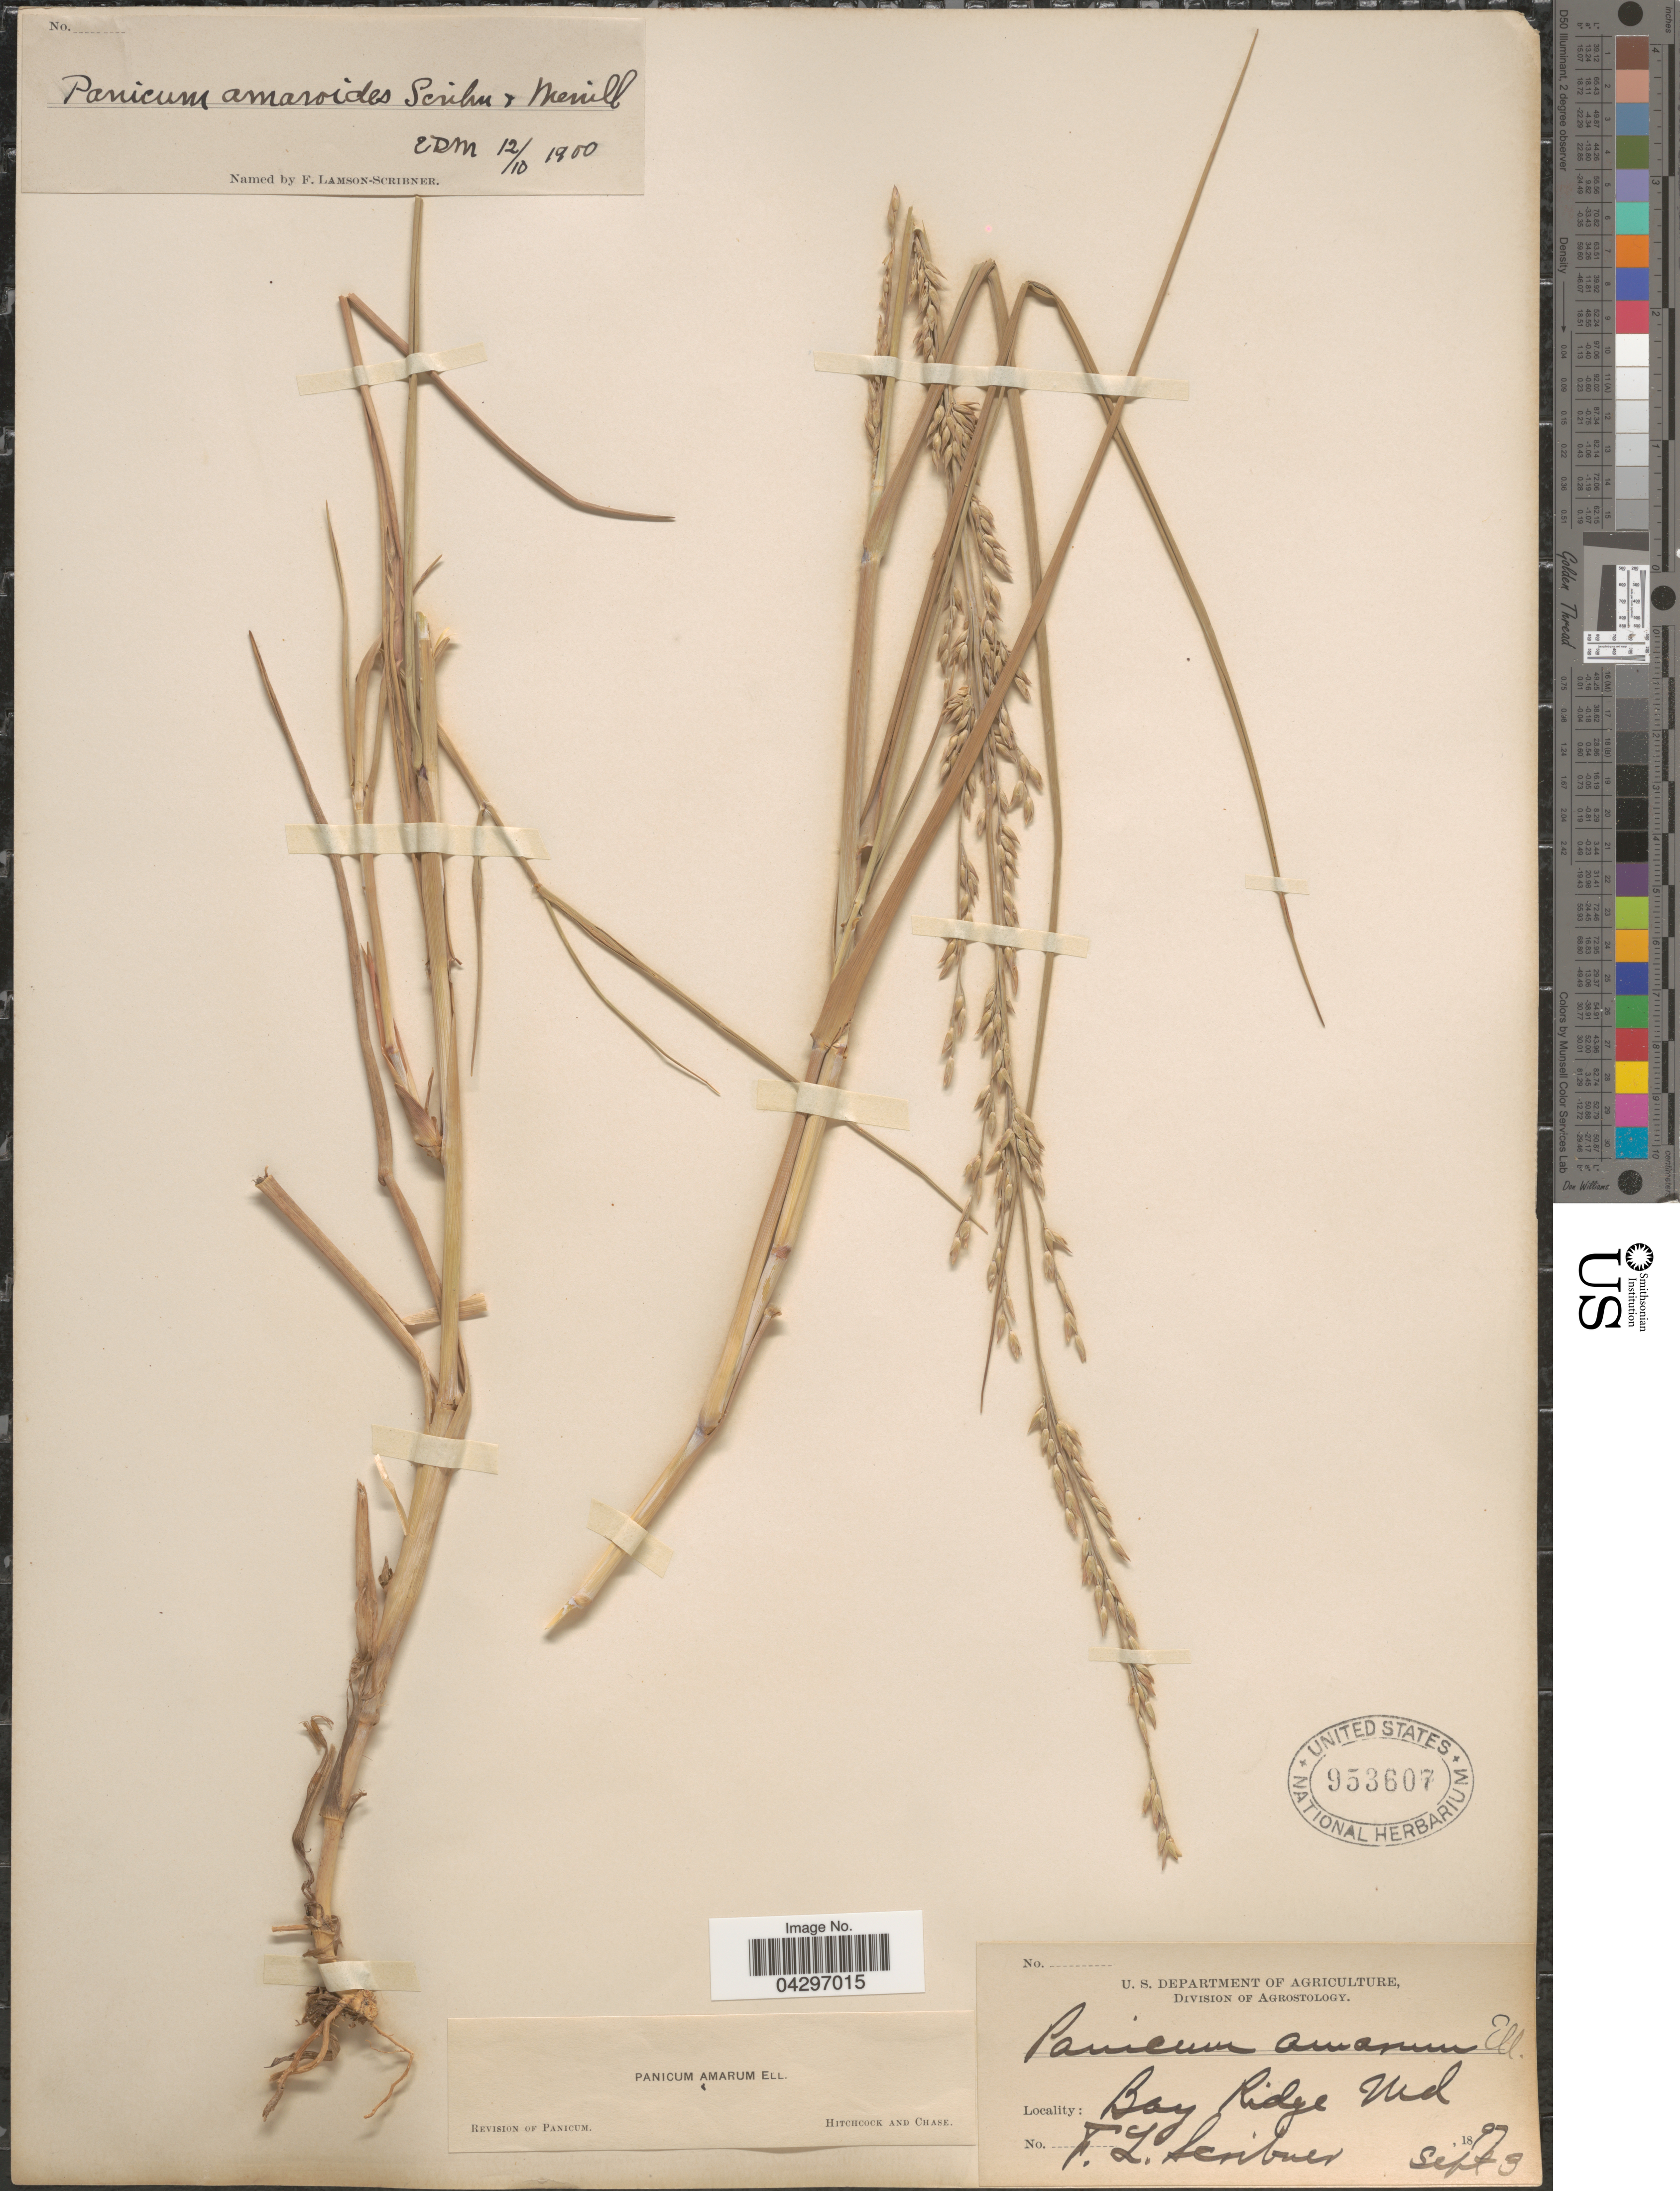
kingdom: Plantae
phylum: Tracheophyta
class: Liliopsida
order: Poales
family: Poaceae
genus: Panicum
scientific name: Panicum amarum var. amarulum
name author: (Hitchc. & Chase) Freckmann & Lelong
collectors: F. L. Scribner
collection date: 1897-09-03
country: United States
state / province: Maryland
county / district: Anne Arundel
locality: Bay Ridge.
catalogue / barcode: US 953607